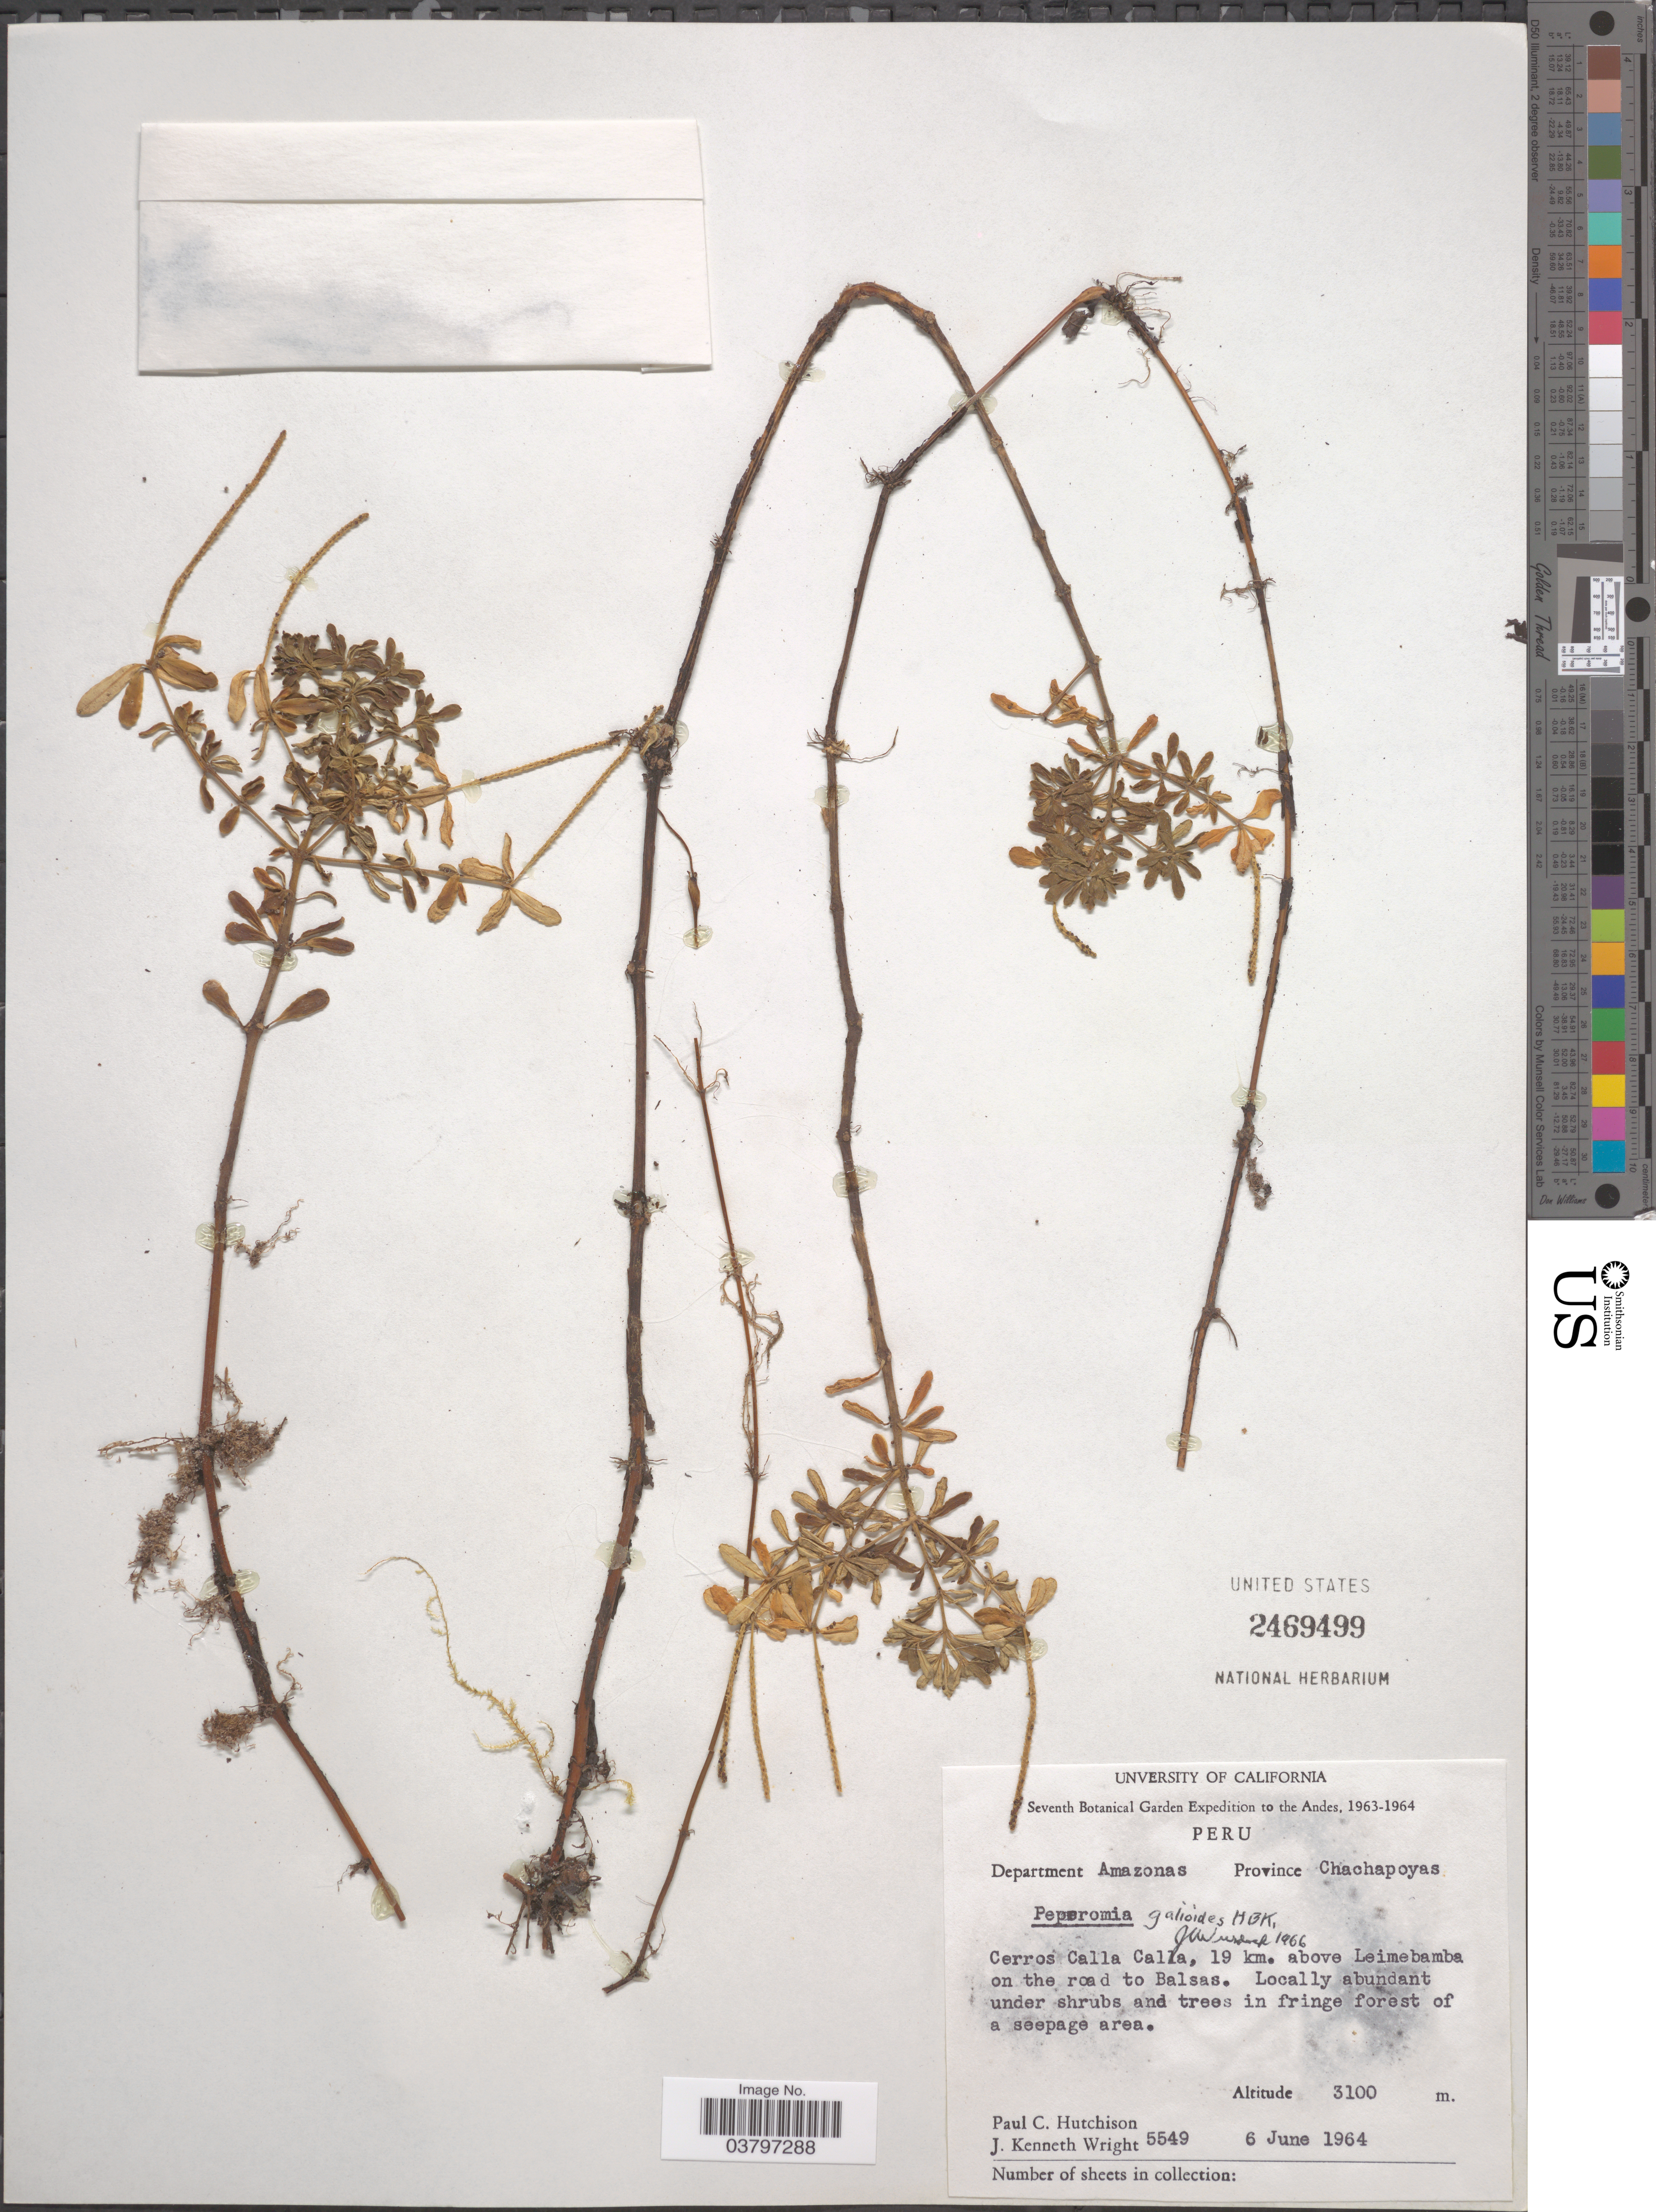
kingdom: Plantae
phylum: Tracheophyta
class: Magnoliopsida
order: Piperales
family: Piperaceae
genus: Peperomia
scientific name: Peperomia galioides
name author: Kunth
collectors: P. C. Hutchison & J. K. Wright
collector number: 5549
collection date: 1964-06-06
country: Peru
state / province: Amazonas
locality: The Andes. Department Amazonas. Province Chachapoyas. Cerros Calla Calla, 19 km. above Leimebamba on the road to Balsas.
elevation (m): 3100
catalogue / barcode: US 2469499